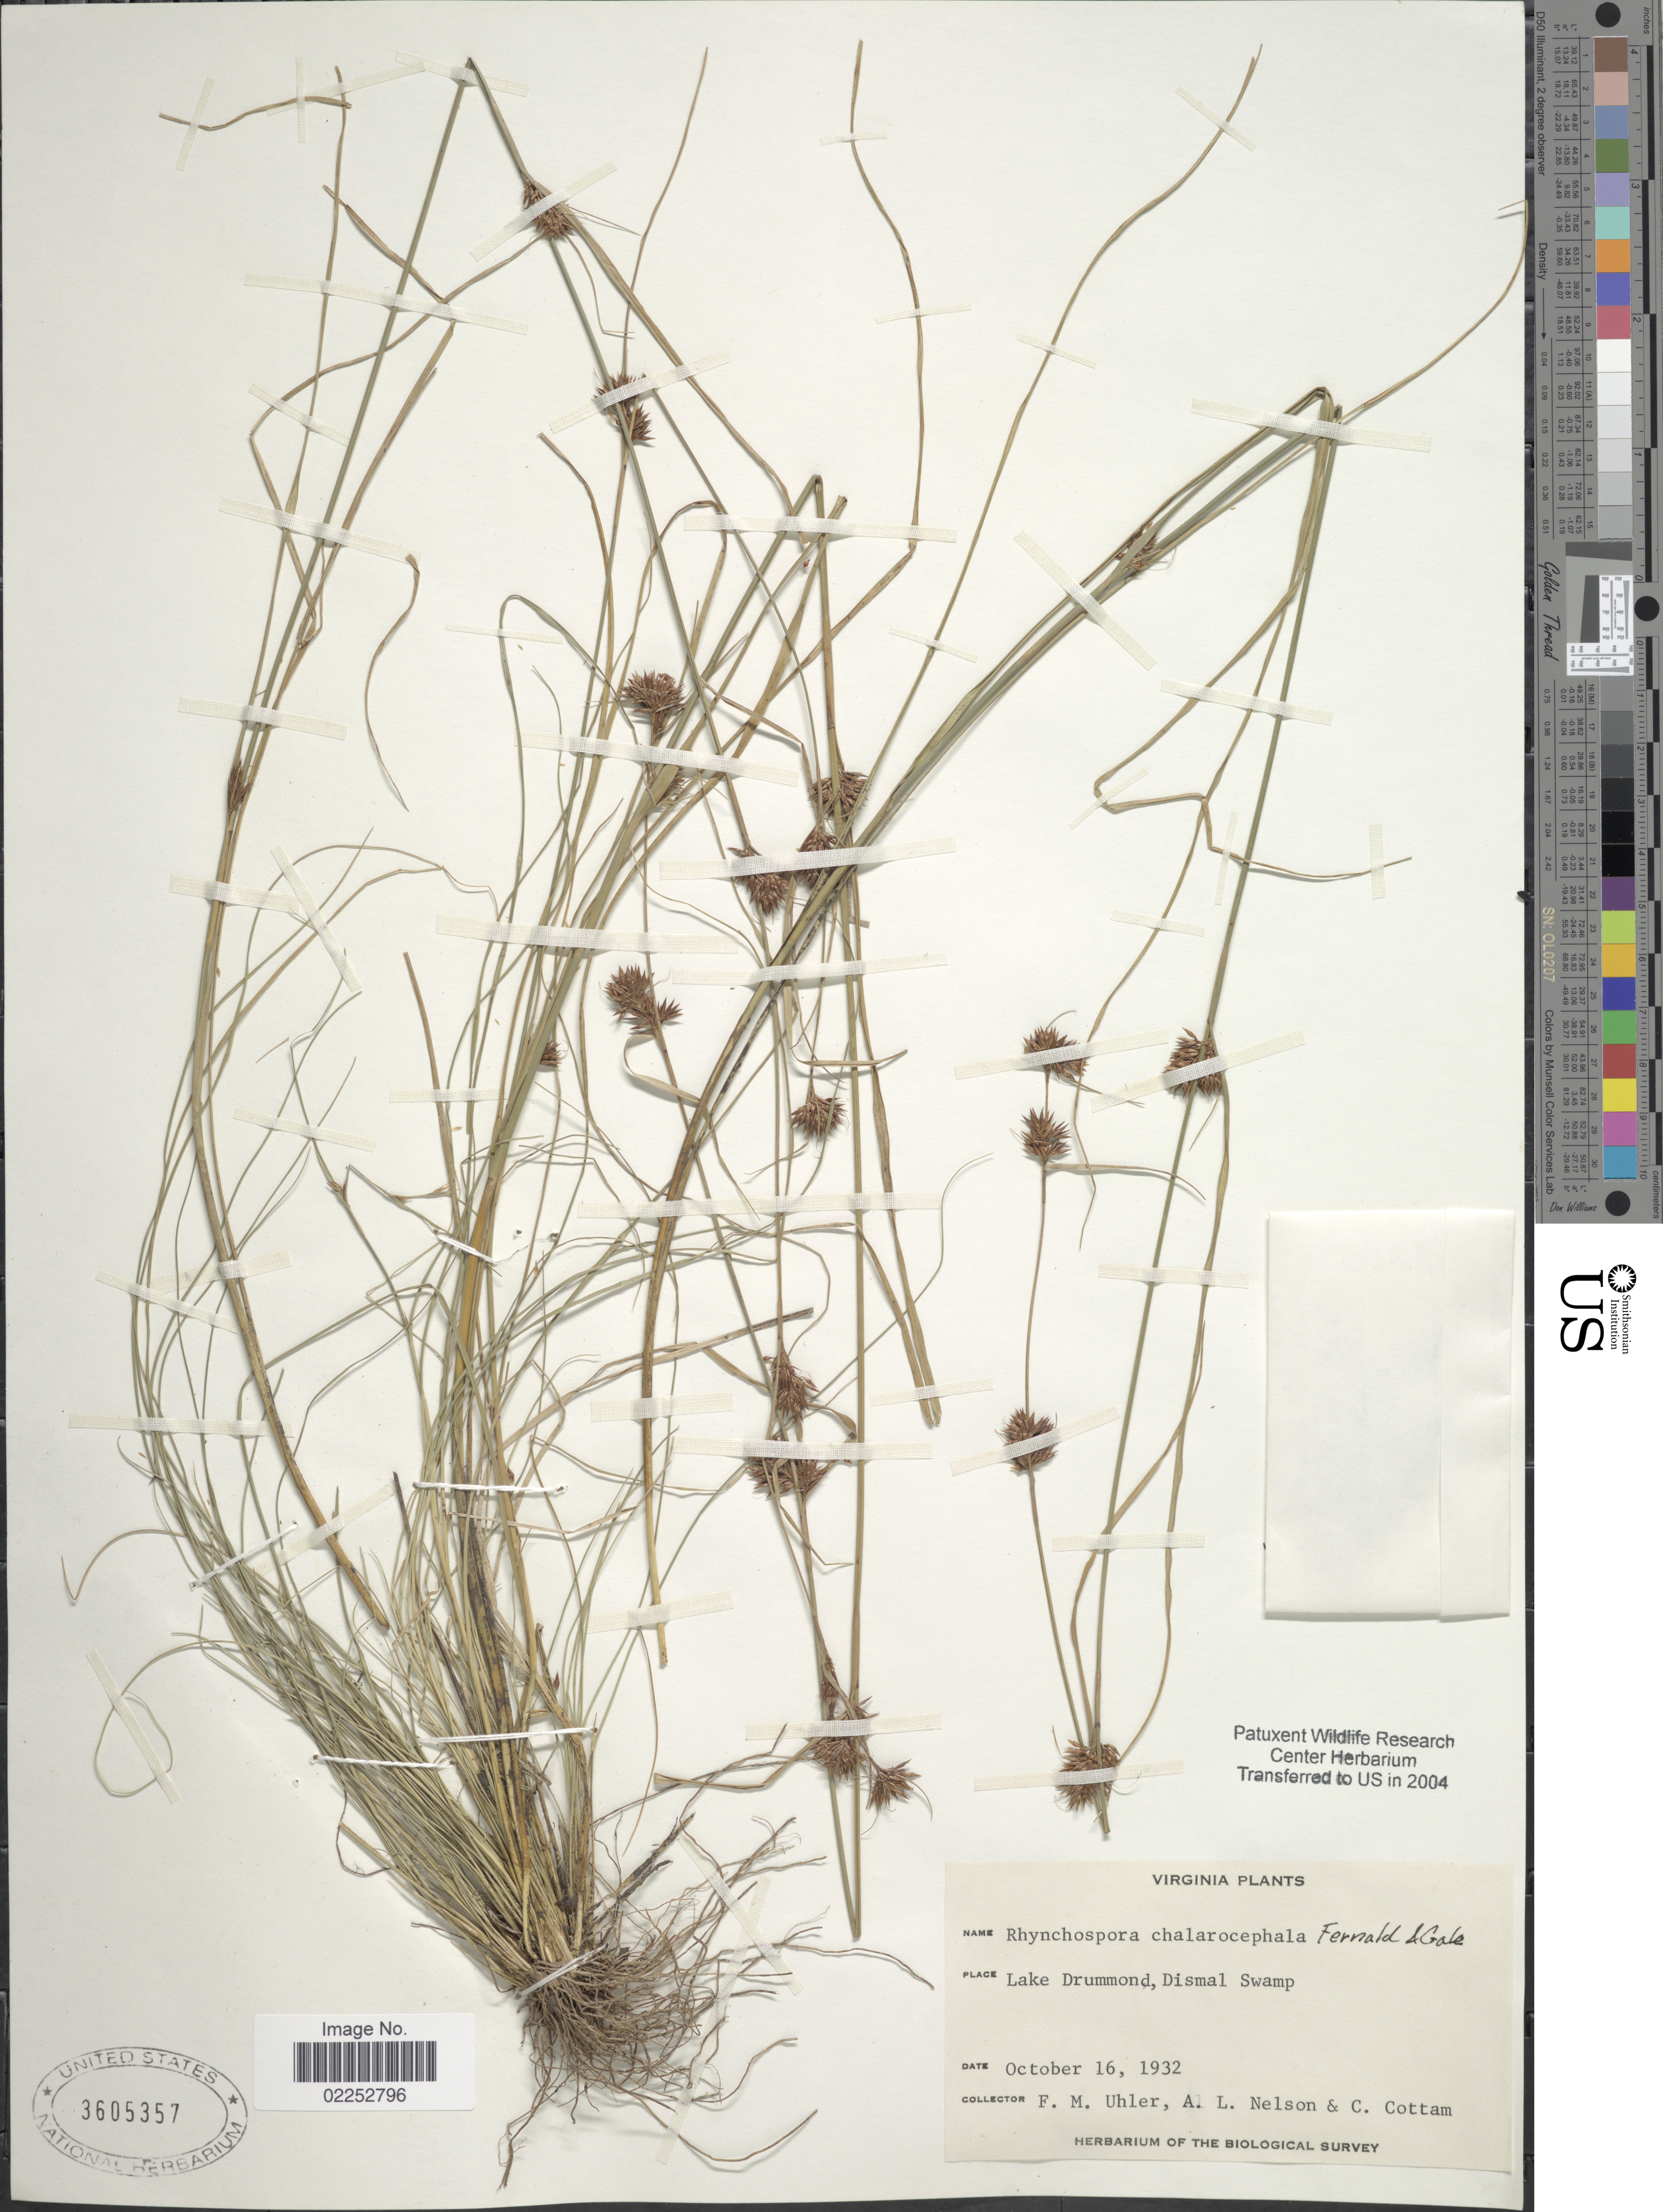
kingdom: Plantae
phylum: Tracheophyta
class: Liliopsida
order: Poales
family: Cyperaceae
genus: Rhynchospora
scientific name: Rhynchospora chalarocephala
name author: Fernald & Gale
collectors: F. M. Uhler, A. L. Nelson & C. Cottam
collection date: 1932-10-16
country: United States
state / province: Virginia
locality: Lake Durmmond, Dismal Swamp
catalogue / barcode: US 3605357